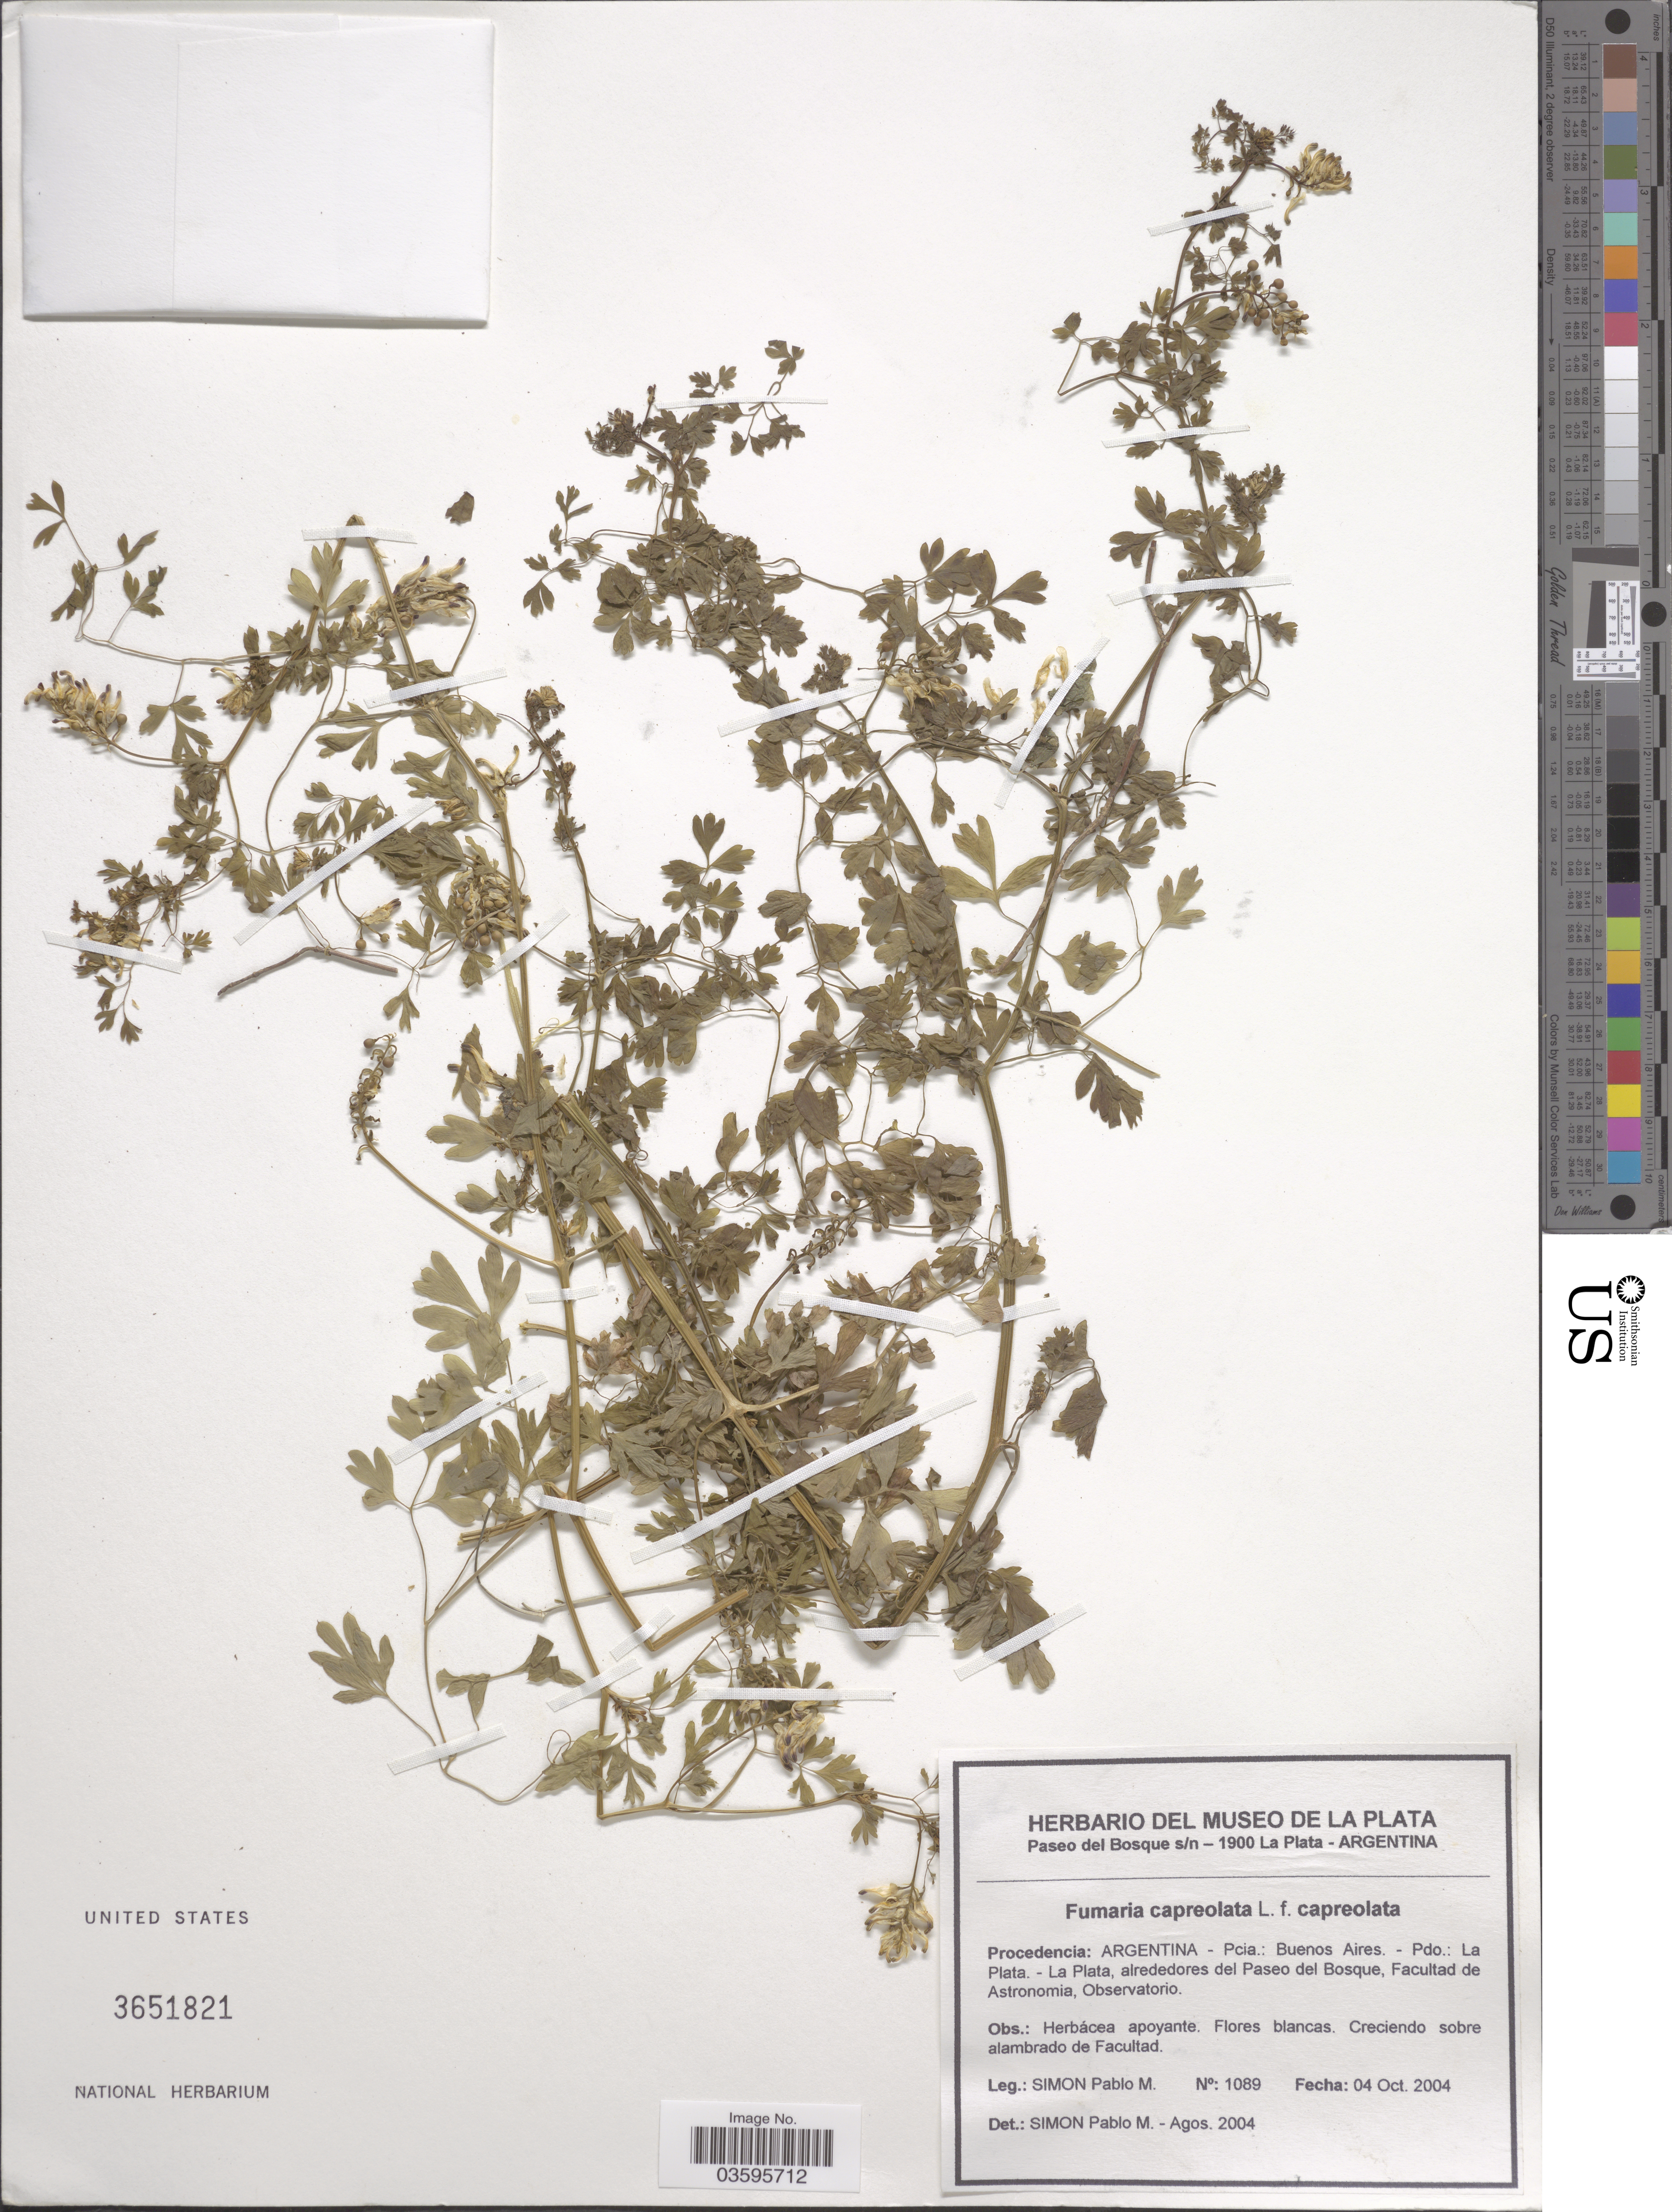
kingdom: Plantae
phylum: Tracheophyta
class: Magnoliopsida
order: Ranunculales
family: Papaveraceae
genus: Fumaria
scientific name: Fumaria capreolata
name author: L.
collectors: S. Pablo M.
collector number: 1089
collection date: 2004-10-04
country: Argentina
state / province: Buenos Aires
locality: Procedencia: Pcia.: Buenos Aires. - Pdo. La Plata. La Plata, alrededores del Paseo del Bosque, Facultad de Astronomia, Observatorio.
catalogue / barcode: US 3651821